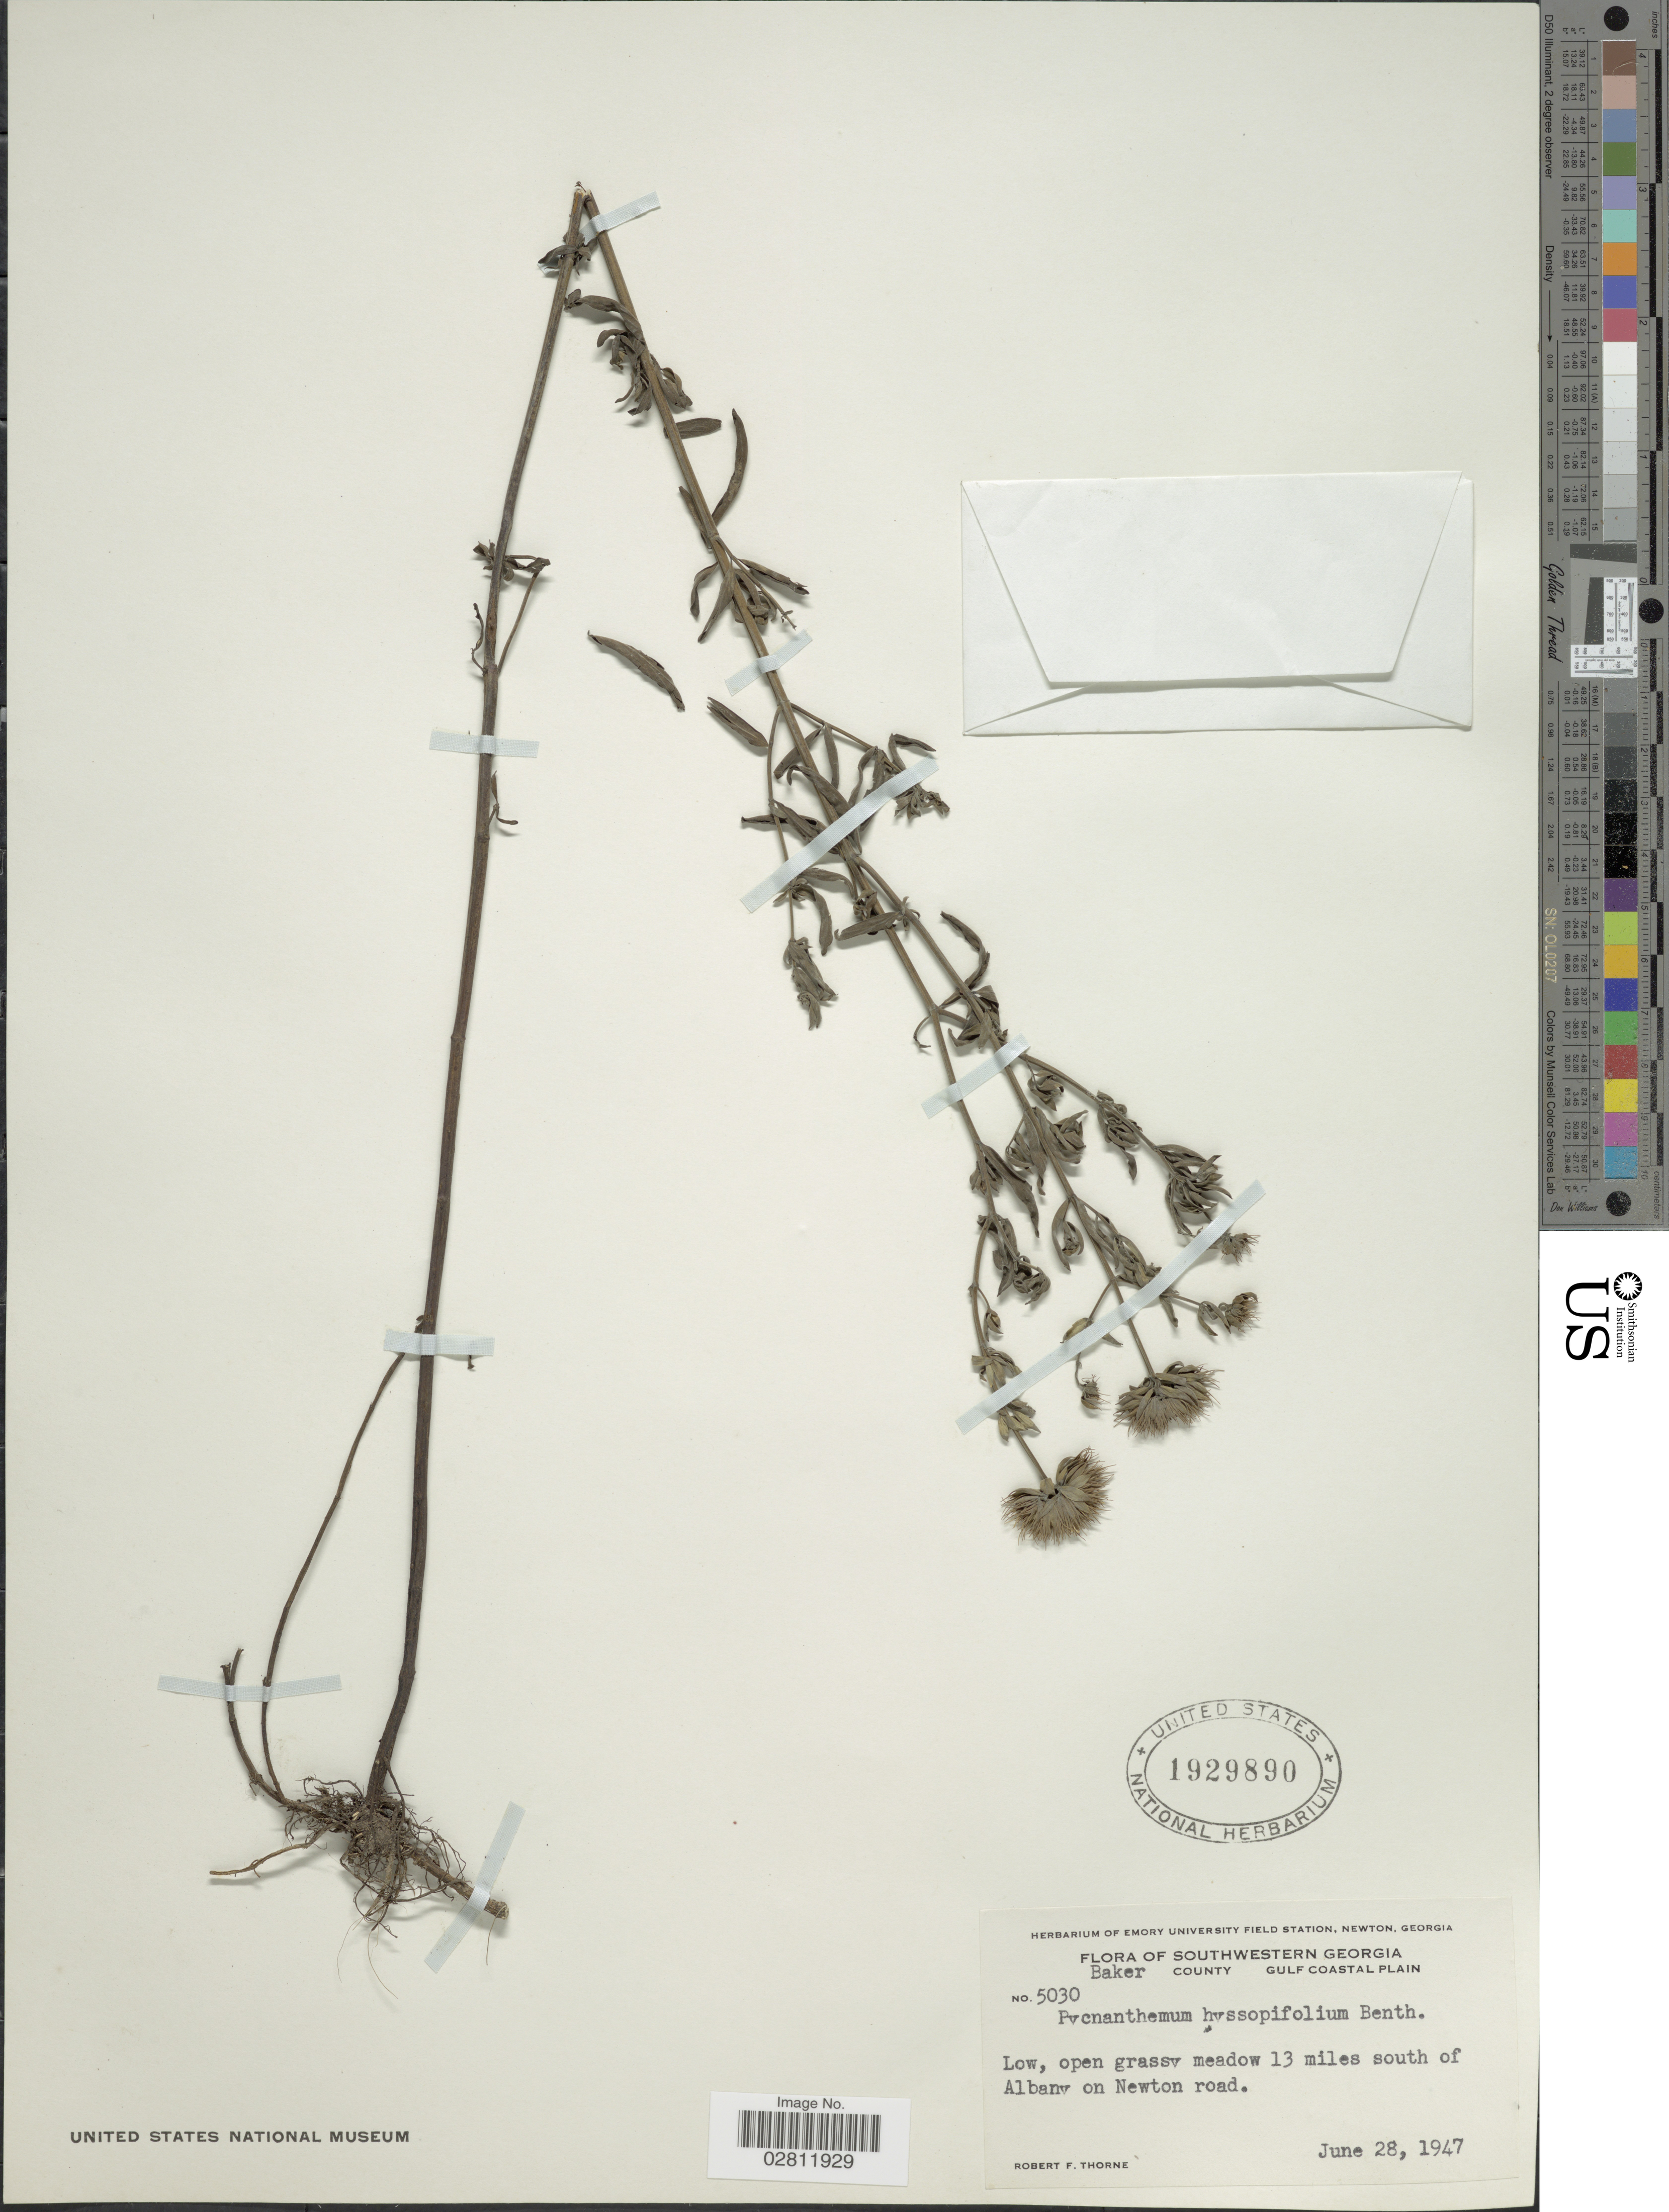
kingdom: Plantae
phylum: Tracheophyta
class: Magnoliopsida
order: Lamiales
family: Lamiaceae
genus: Pycnanthemum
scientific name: Pycnanthemum flexuosum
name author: (Walter) Britton, Stearns & Poggenb.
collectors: R. F. Thorne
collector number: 5030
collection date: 1947-06-28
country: United States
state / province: Georgia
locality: Southwestern Georgia. Baker County. Gulf Coastal Plain. Low, open grassy meadow 13 miles south of Albany on Newton road.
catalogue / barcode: US 1929890